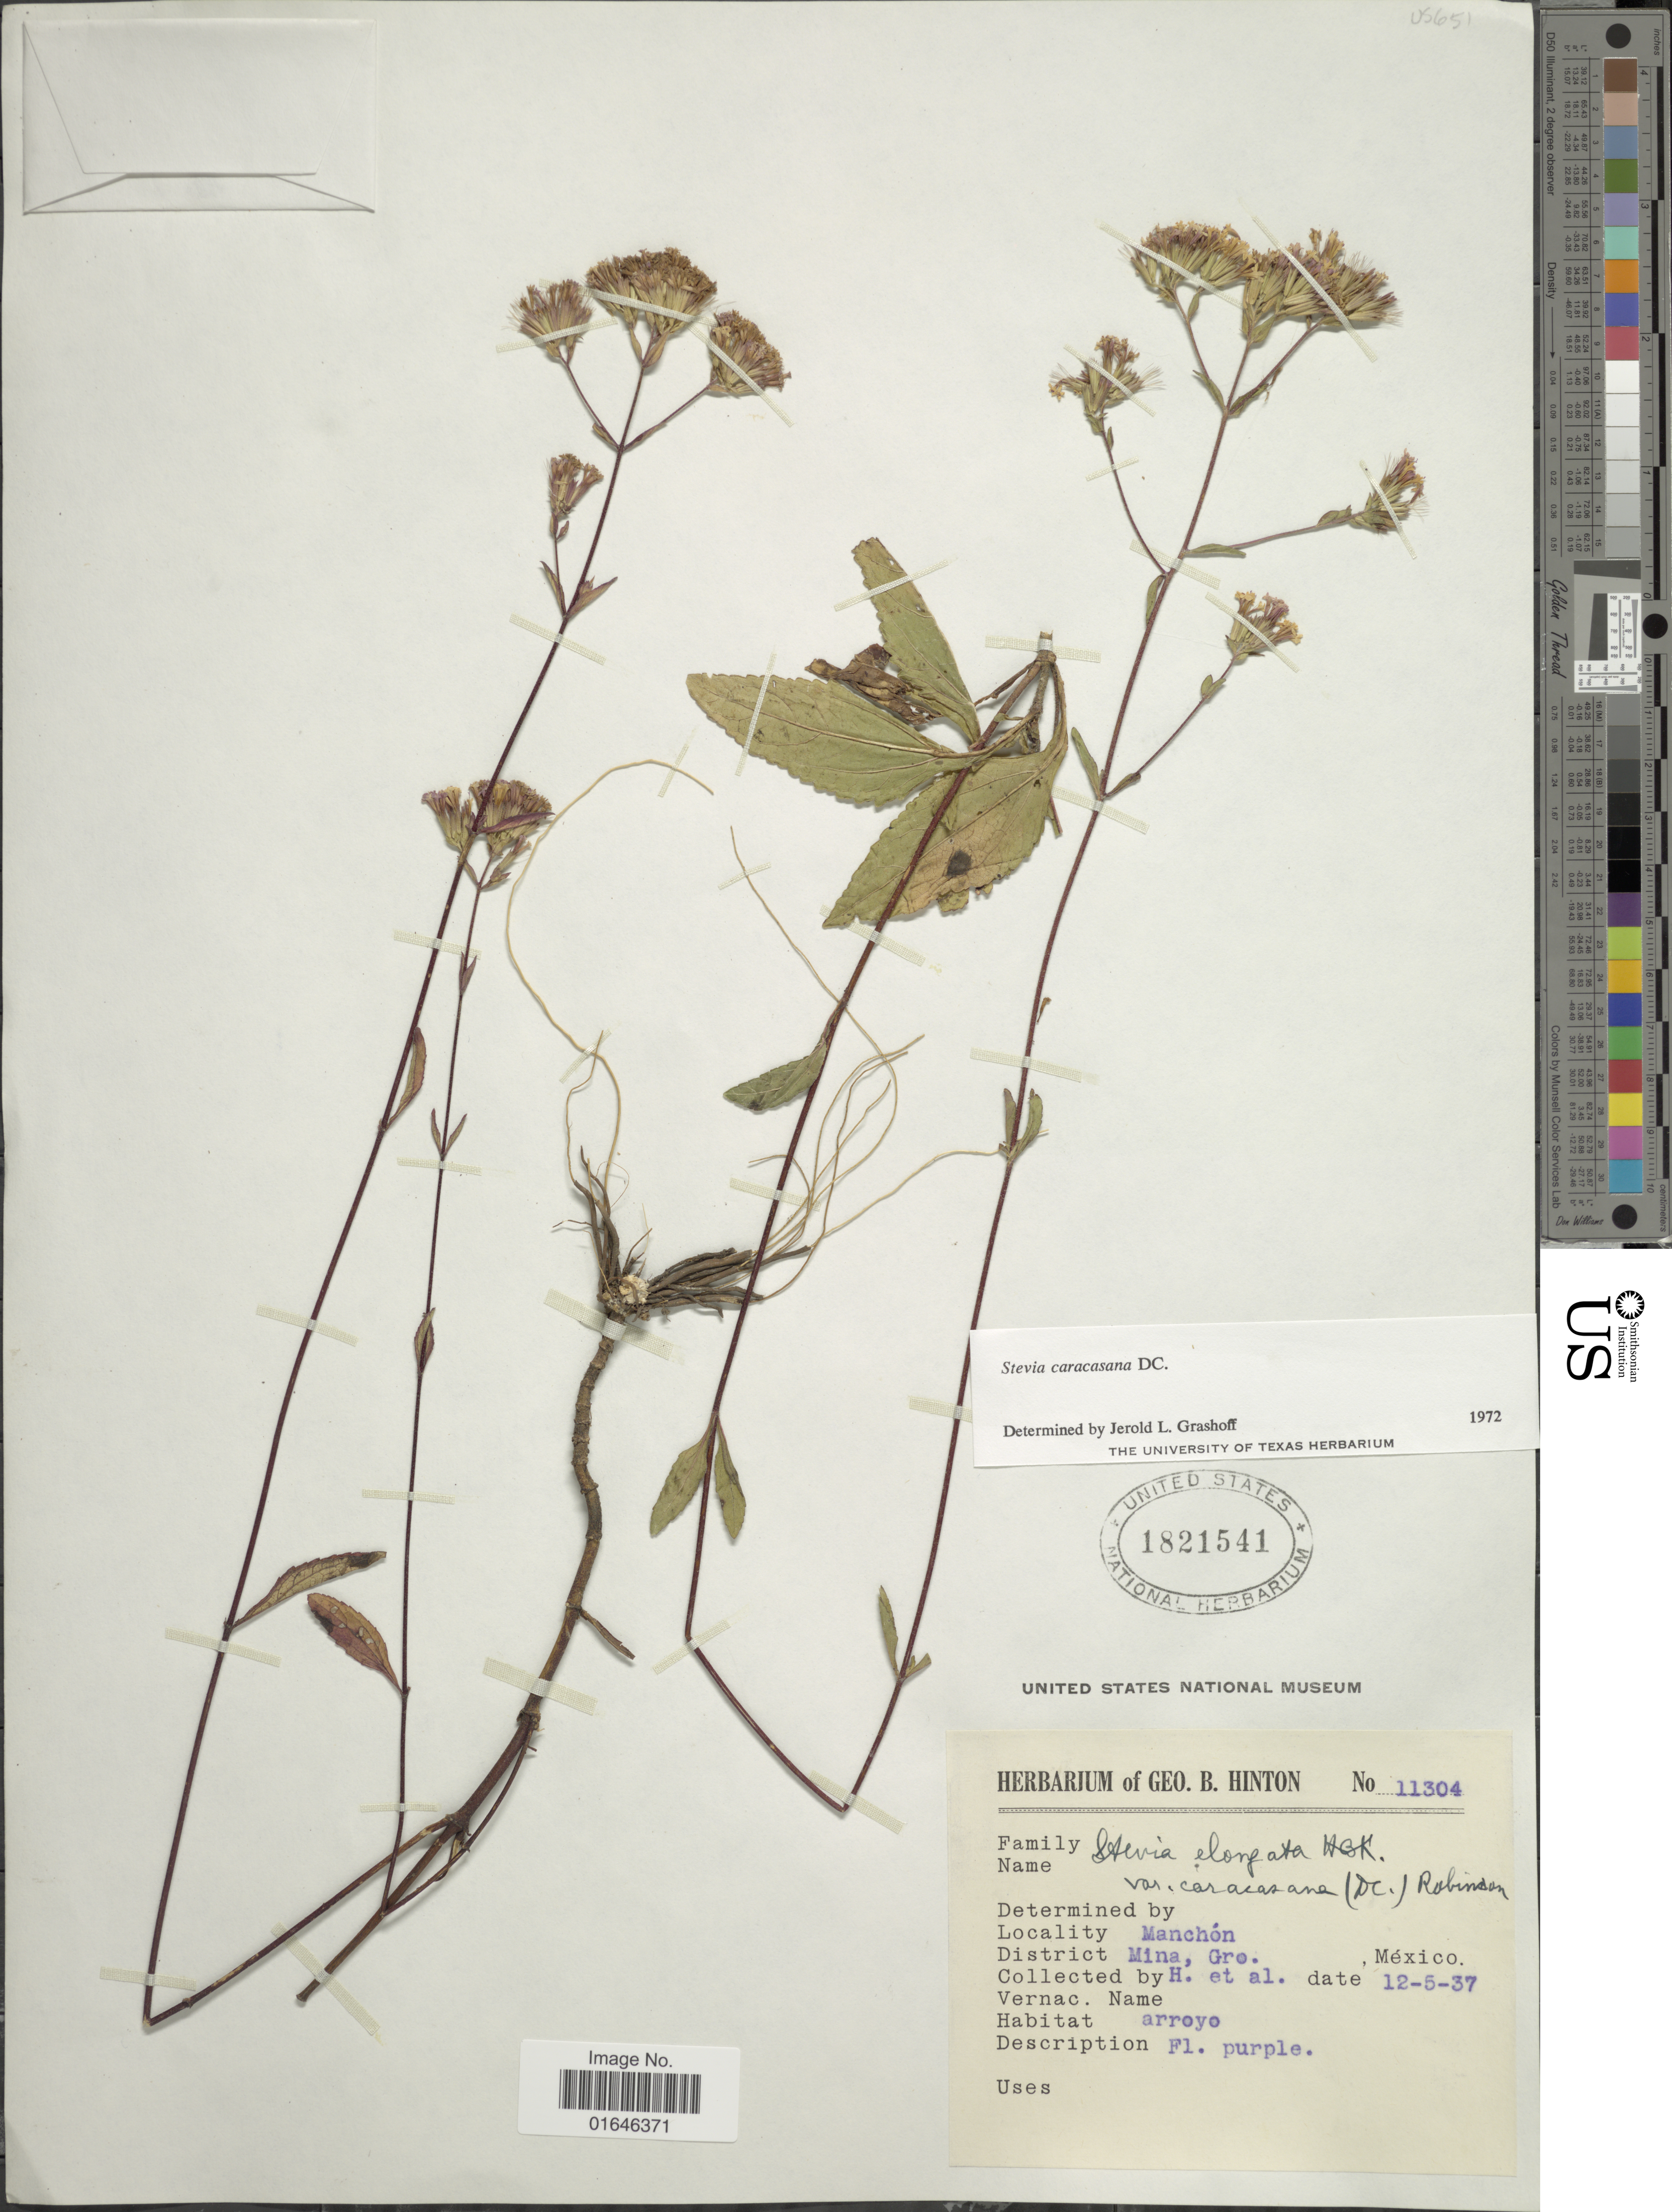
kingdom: Plantae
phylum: Tracheophyta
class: Magnoliopsida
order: Asterales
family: Asteraceae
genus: Stevia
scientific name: Stevia caracasana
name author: DC.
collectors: G. B. Hinton & et al.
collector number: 11304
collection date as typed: Transcribed d/m/y: 12/5/37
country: Mexico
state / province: Guerrero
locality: Manchón, District Mina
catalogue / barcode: US 1821541